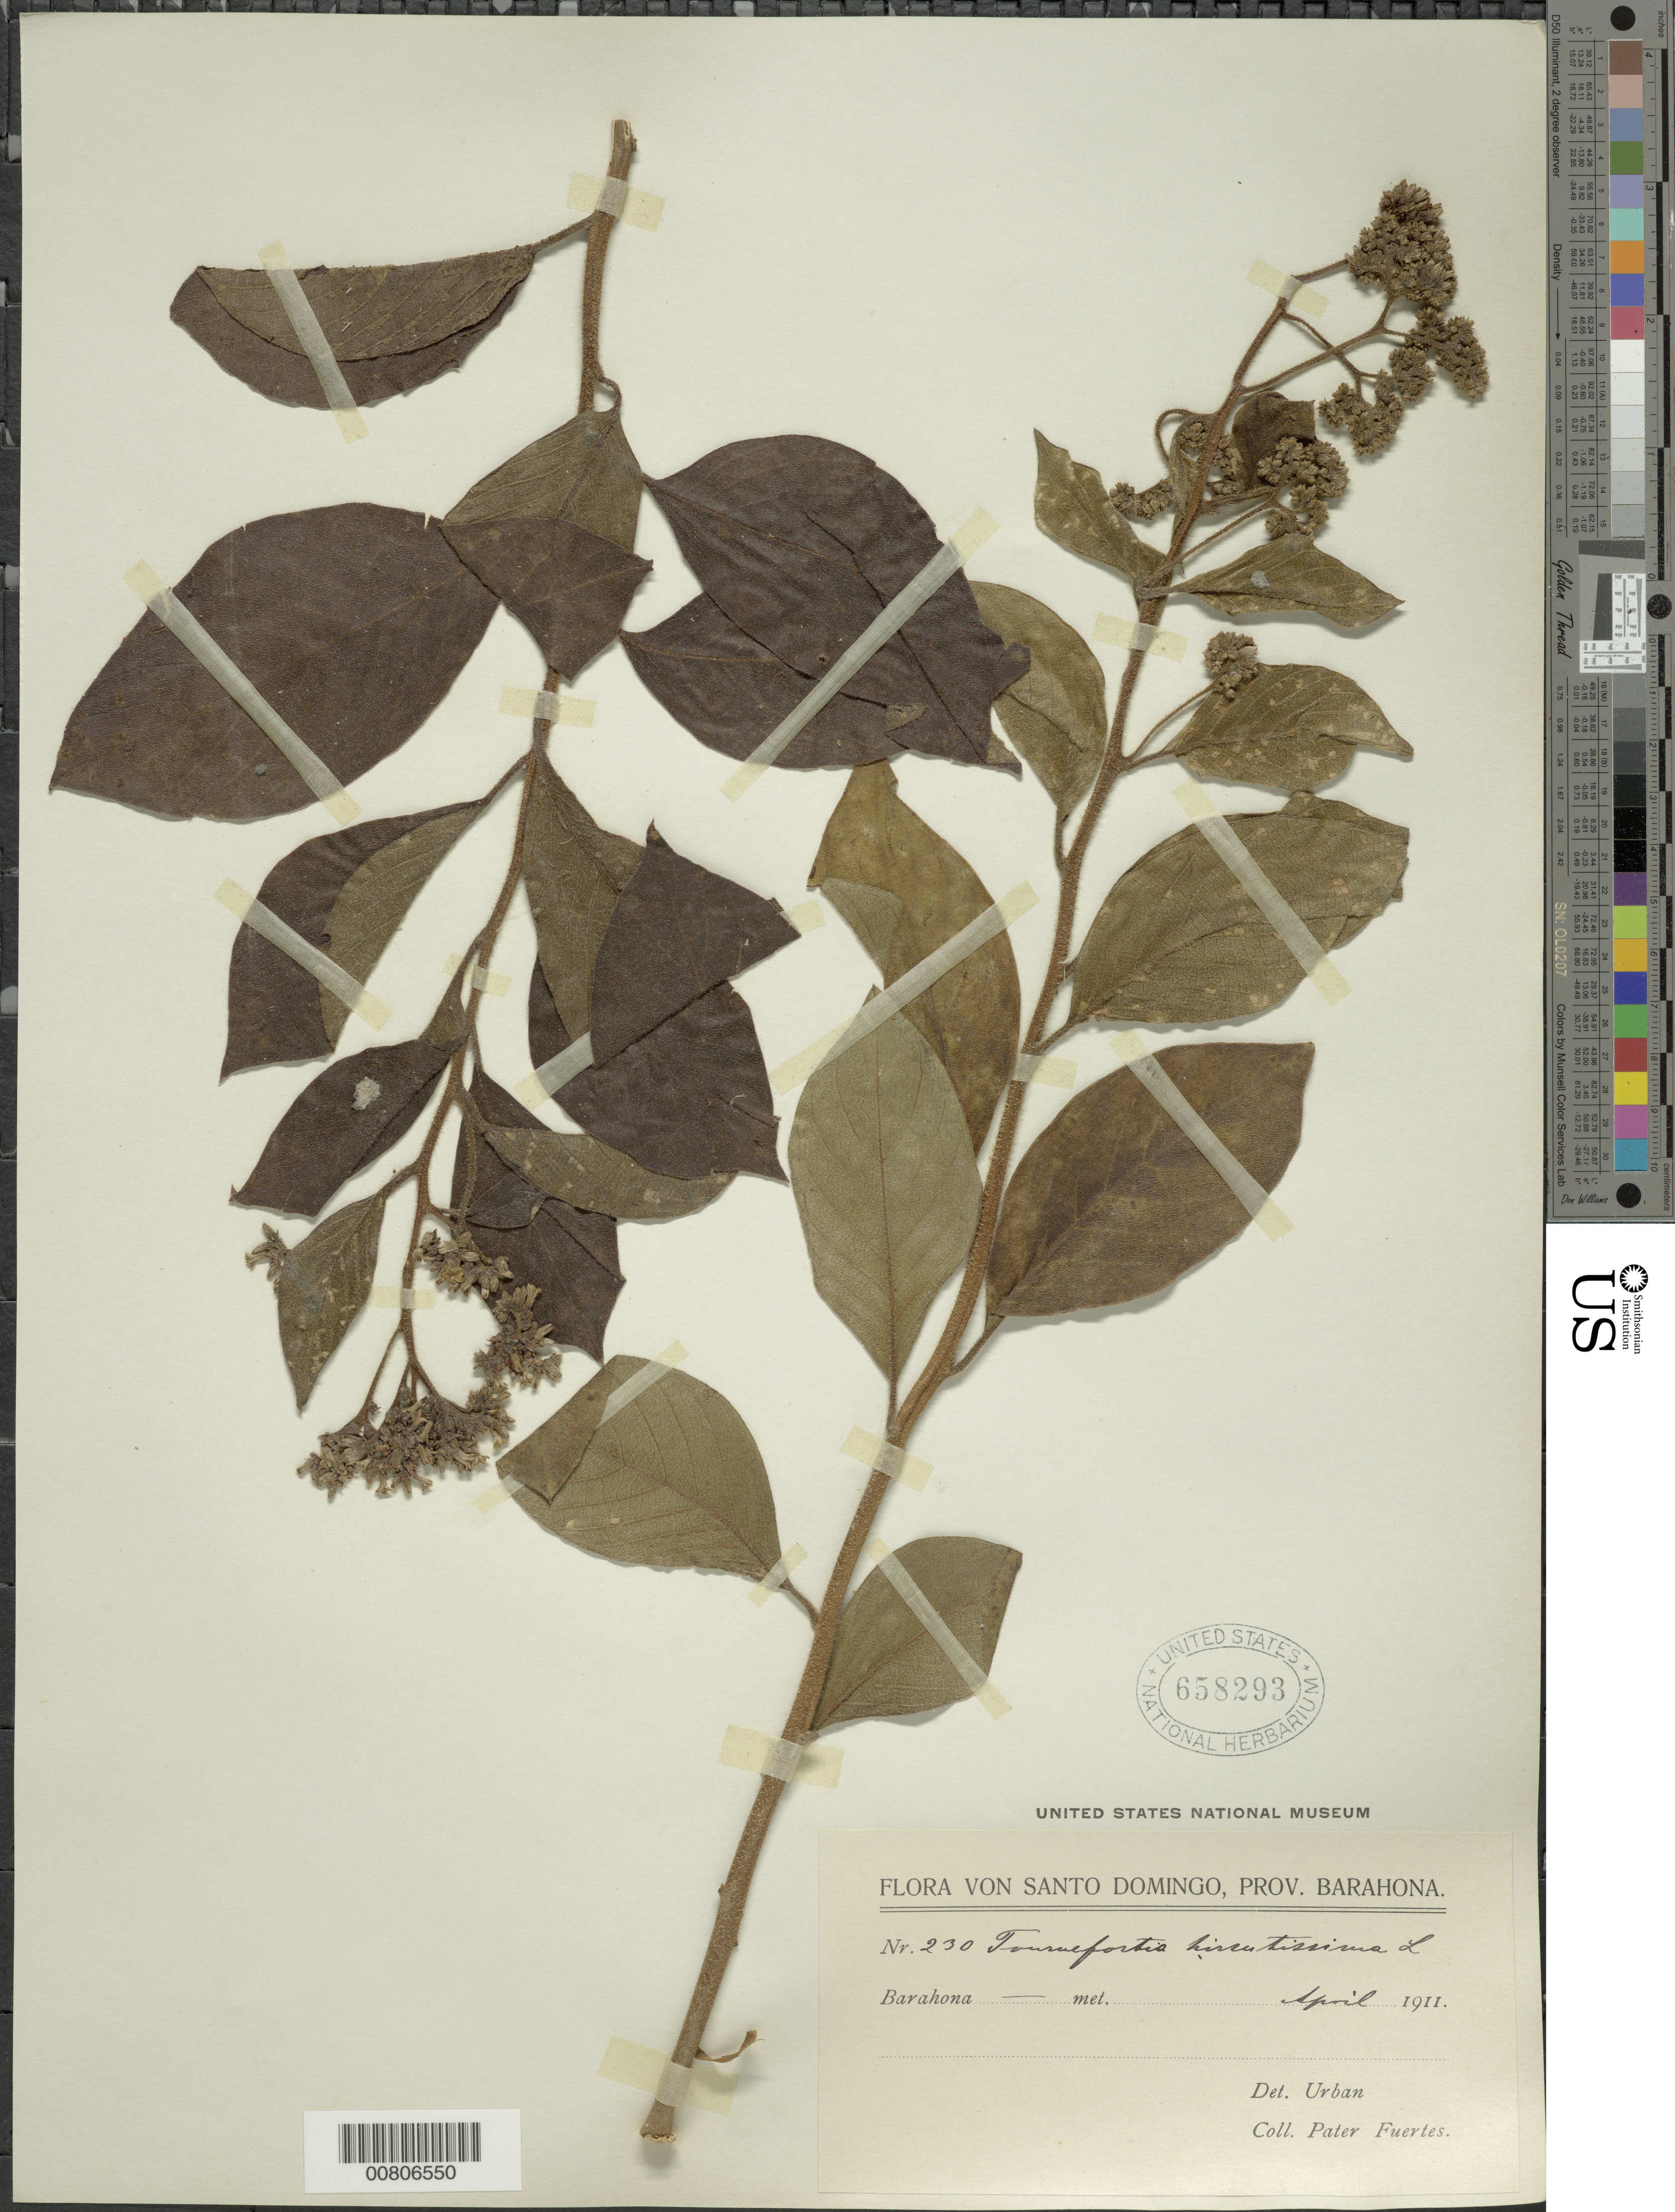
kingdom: Plantae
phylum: Tracheophyta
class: Magnoliopsida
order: Boraginales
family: Heliotropiaceae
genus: Tournefortia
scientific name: Tournefortia hirsutissima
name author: L.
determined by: Urban, Ignatz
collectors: M. D. Fuertes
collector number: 230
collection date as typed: Apr 1911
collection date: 1911-04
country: Dominican Republic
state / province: Barahona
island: Hispaniola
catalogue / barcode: US 658293